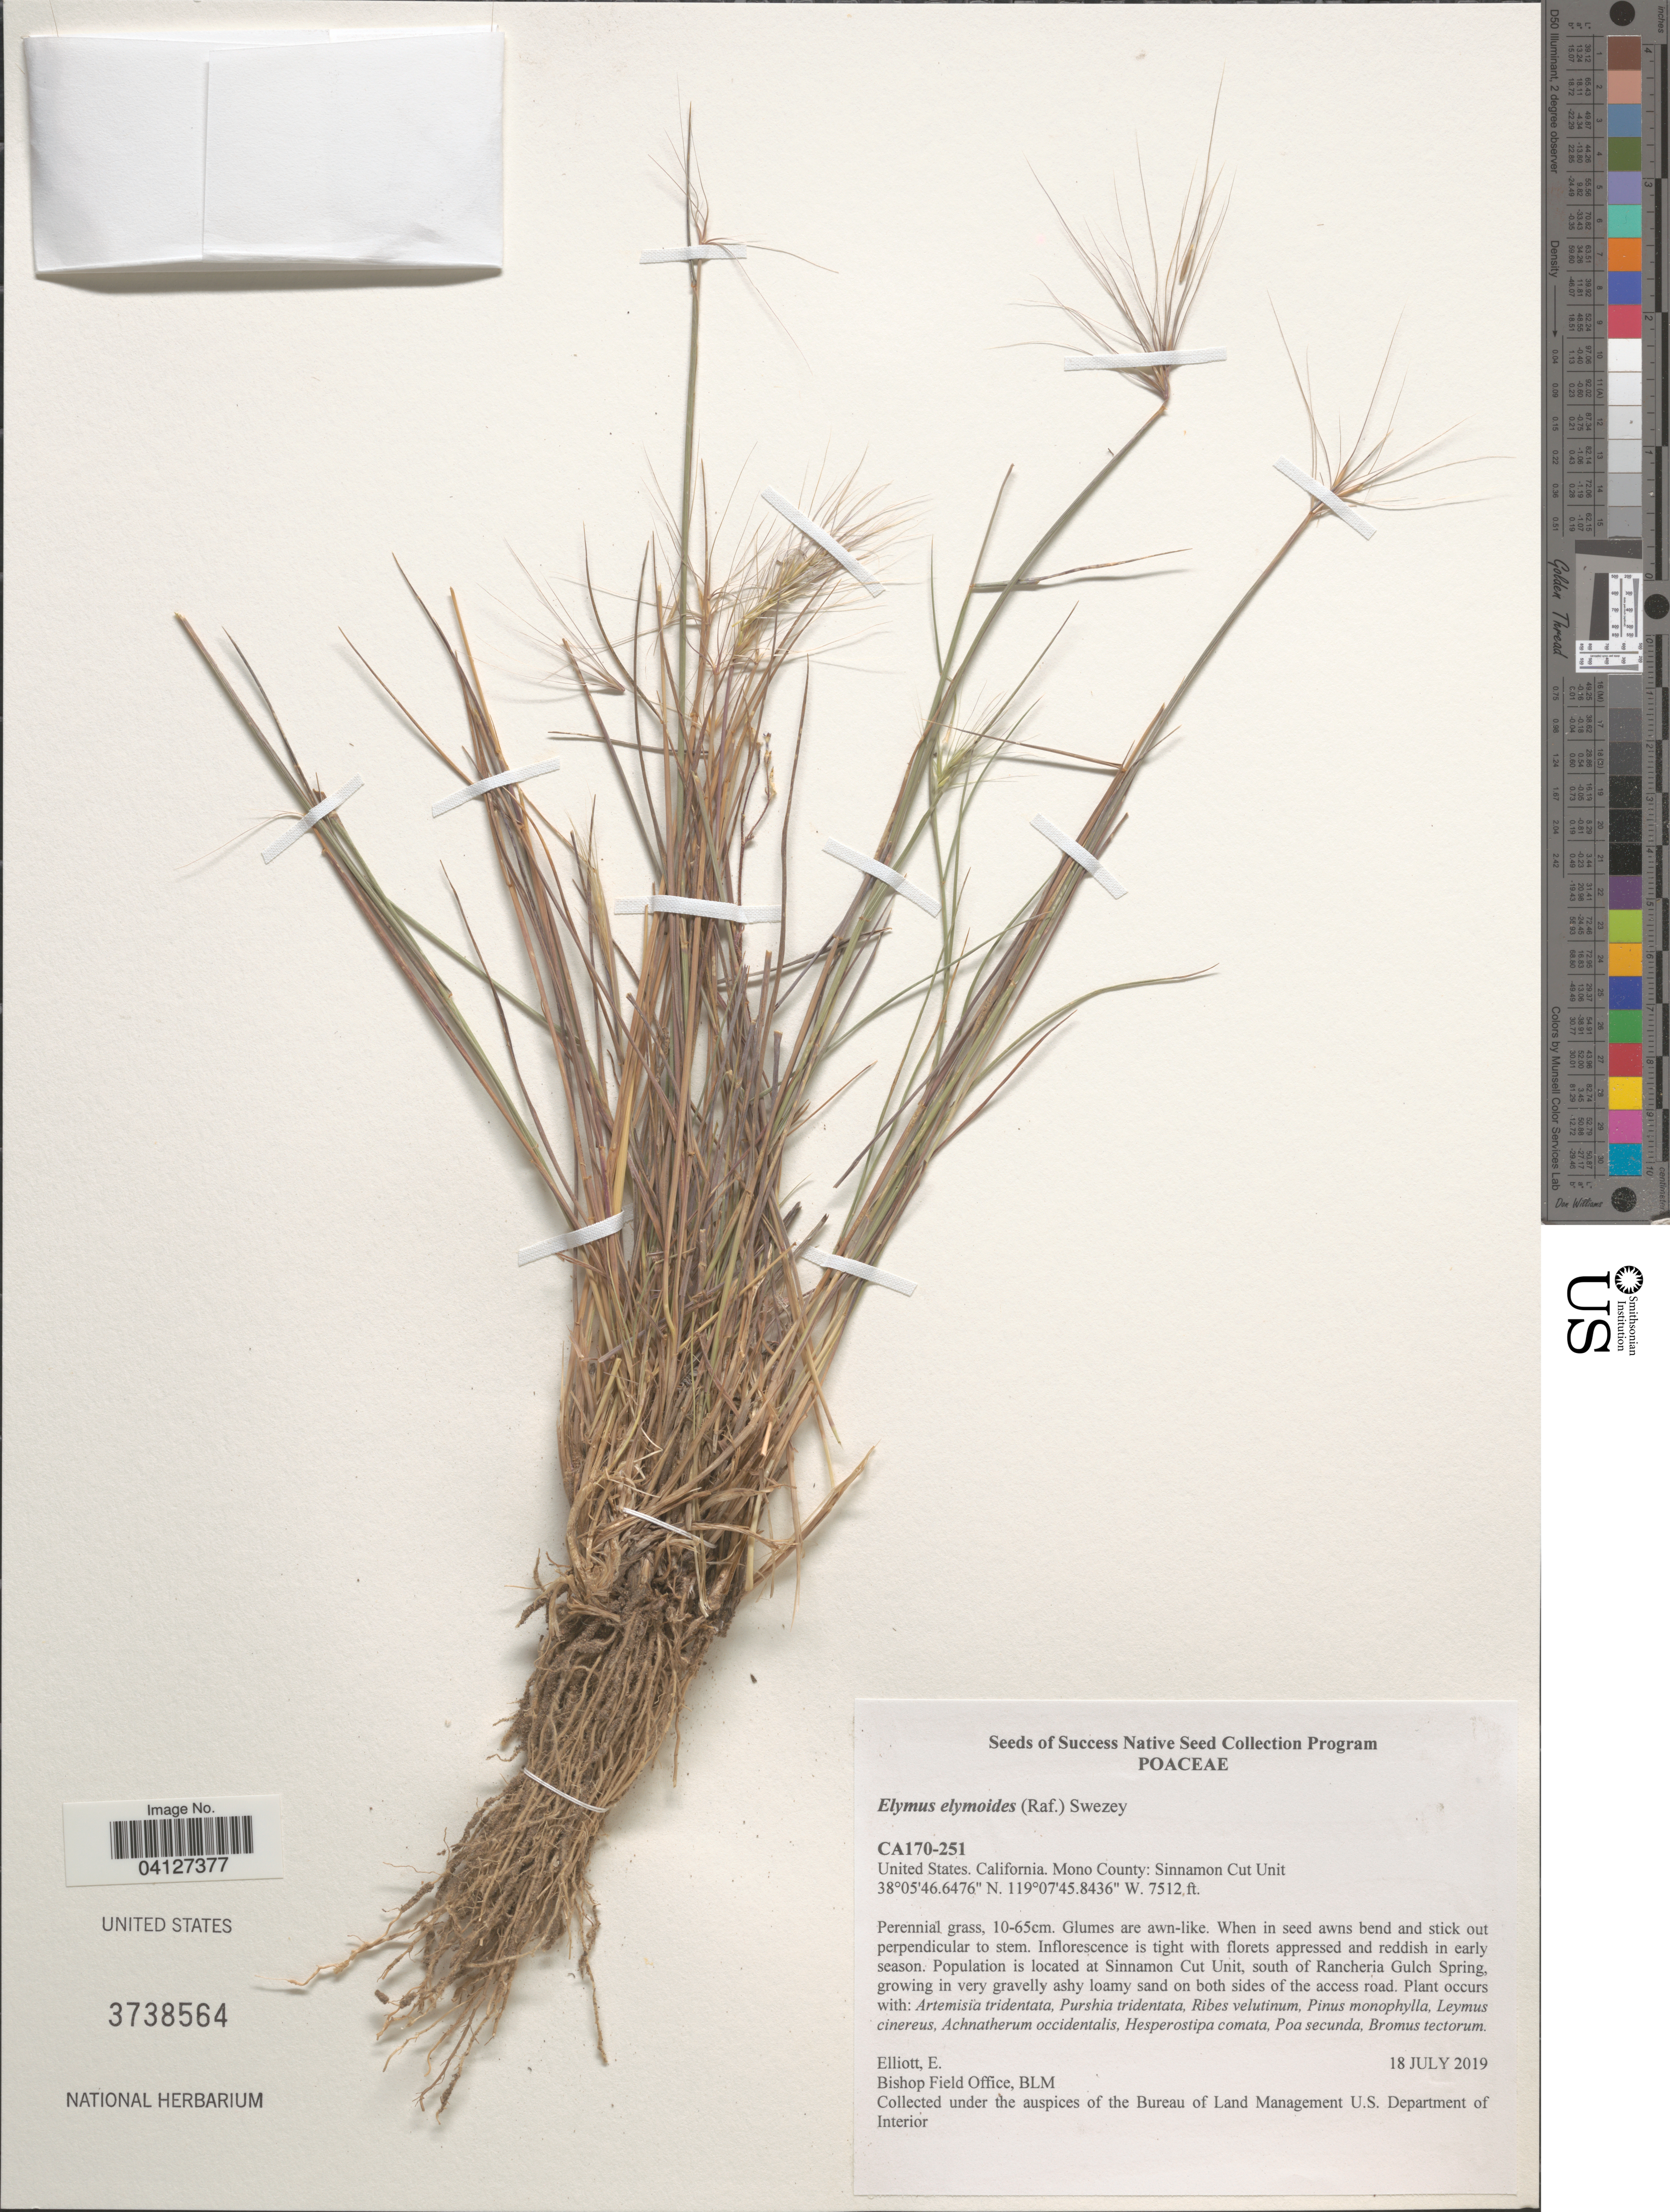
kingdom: Plantae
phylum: Tracheophyta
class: Liliopsida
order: Poales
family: Poaceae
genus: Elymus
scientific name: Elymus elymoides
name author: (Raf.) Swezey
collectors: E. Elliott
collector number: CA170-251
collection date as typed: Transcribed d/m/y: 18/7/2019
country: United States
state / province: California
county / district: Mono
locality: Mono County: Sinnamon Cut Unit.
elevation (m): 2290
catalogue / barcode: US 3738564